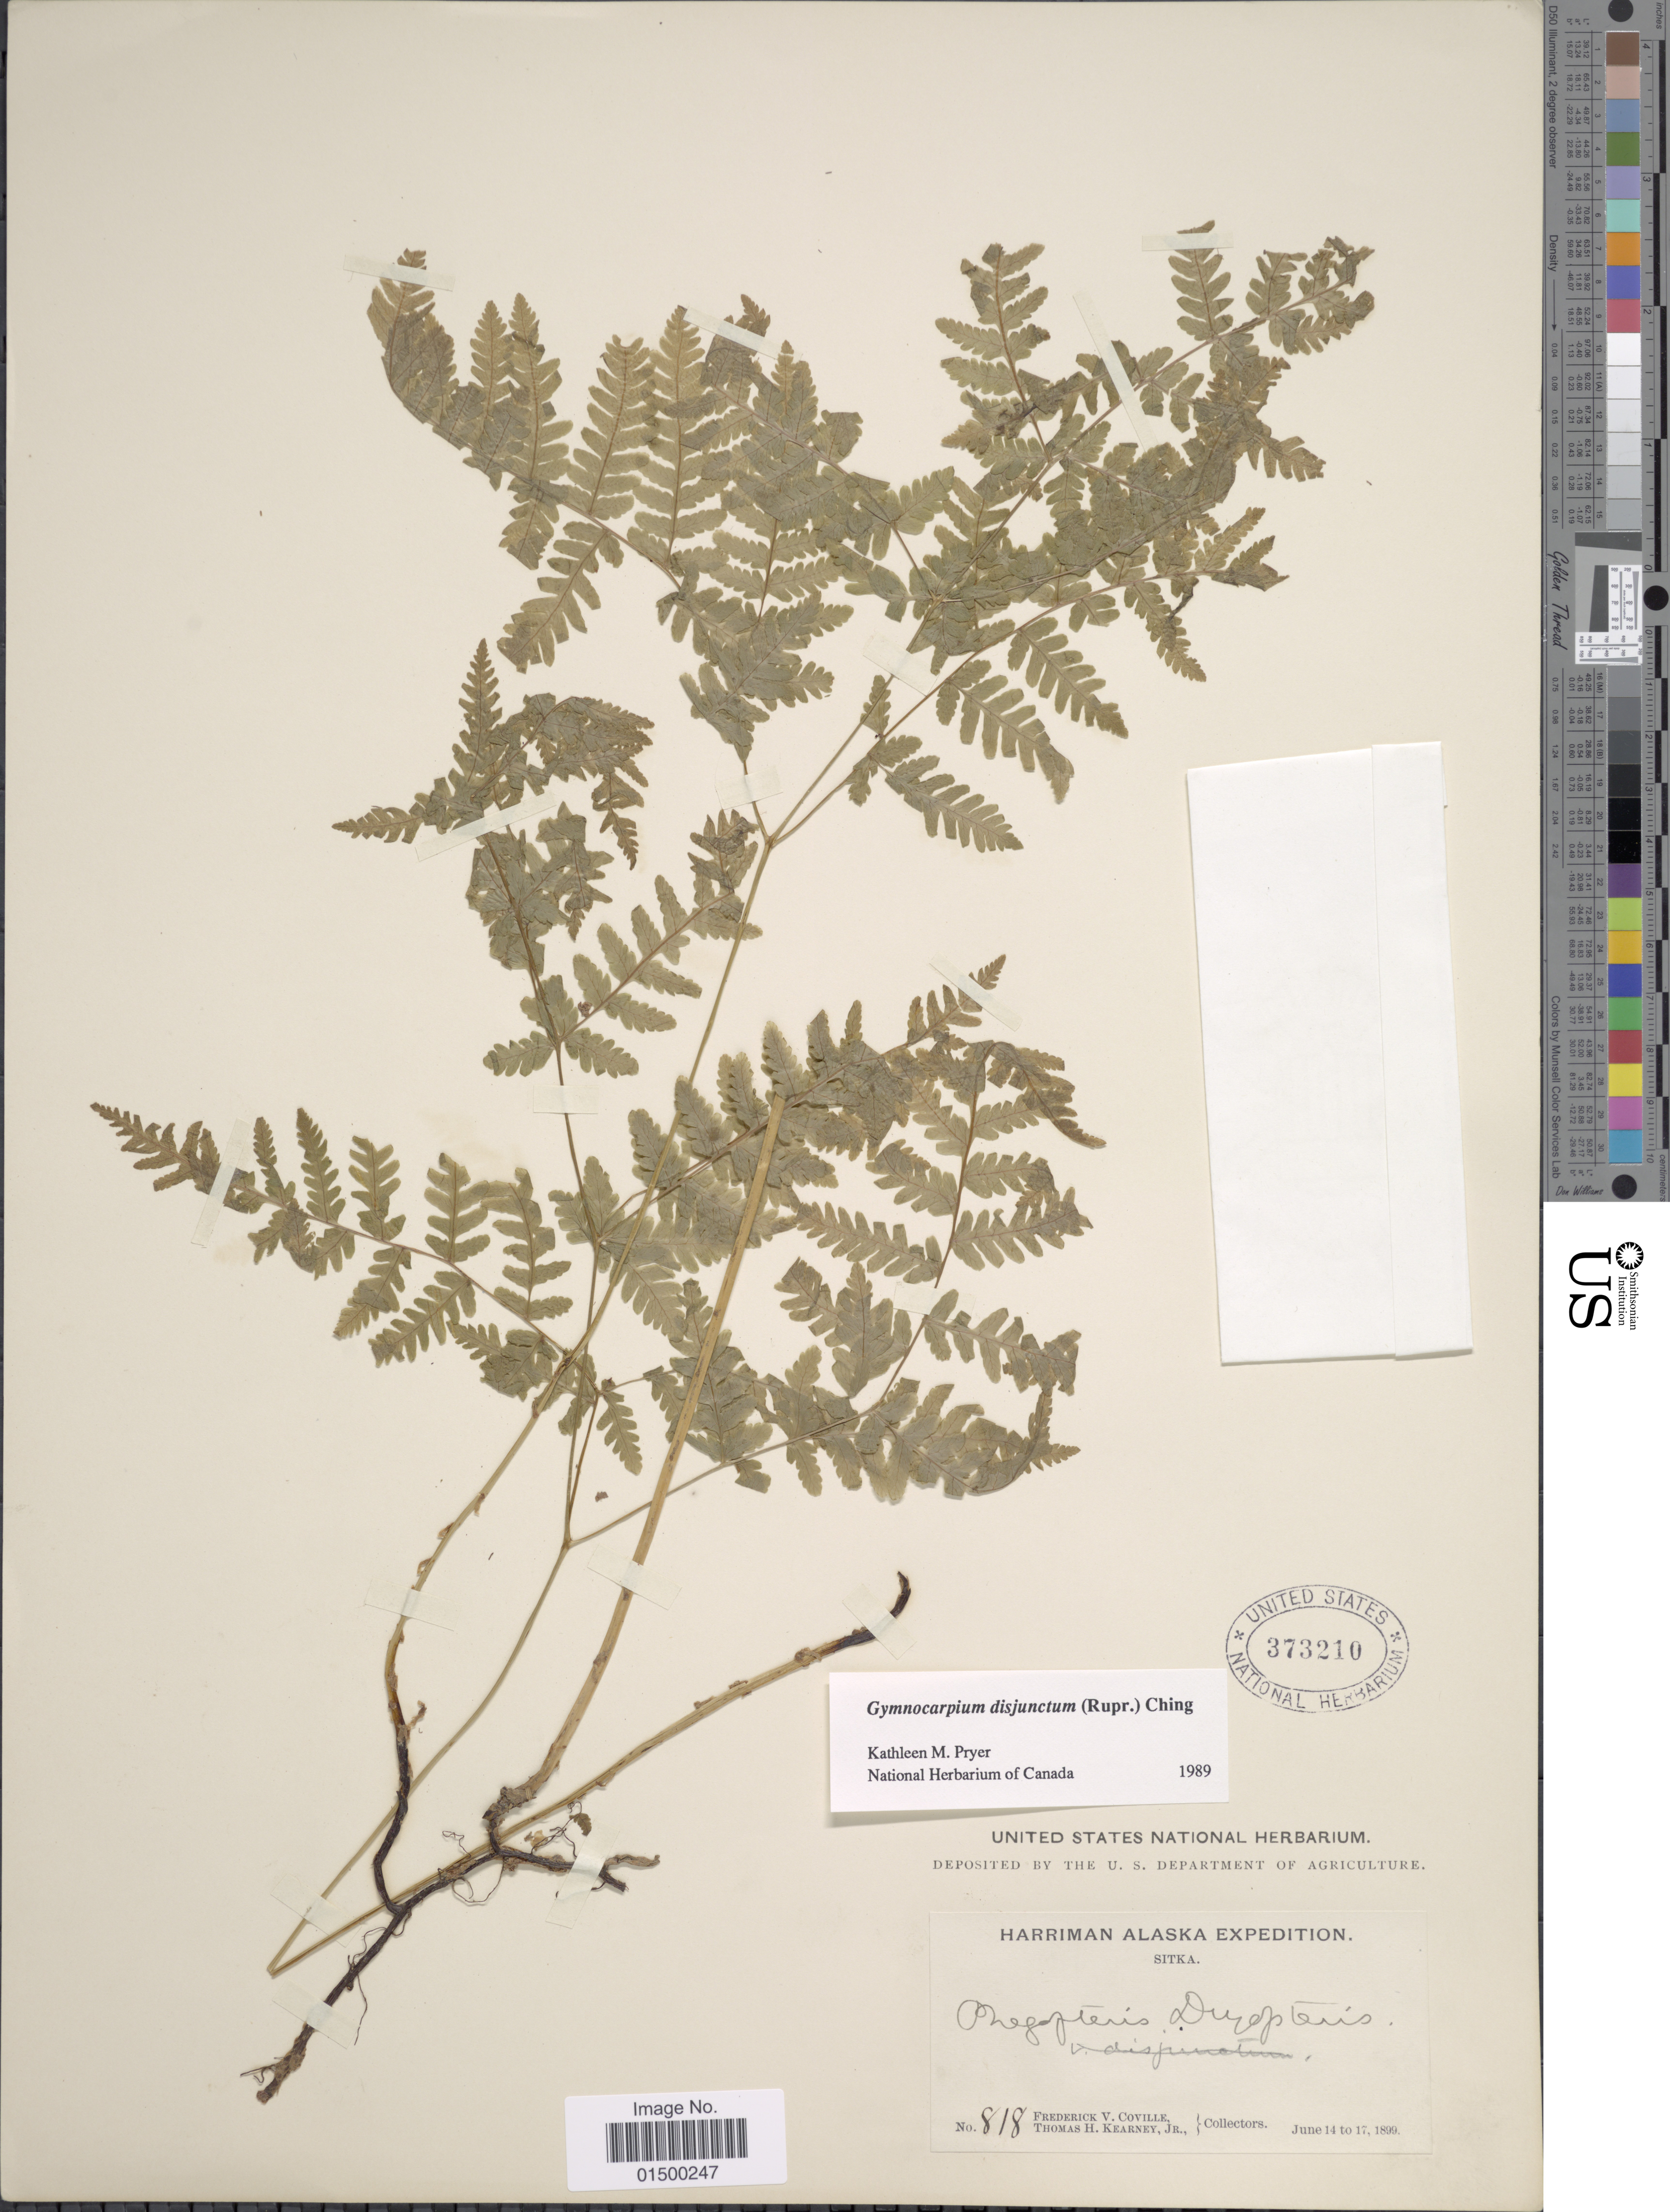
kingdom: Plantae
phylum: Tracheophyta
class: Polypodiopsida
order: Polypodiales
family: Cystopteridaceae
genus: Gymnocarpium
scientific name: Gymnocarpium disjunctum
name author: (Rupr.) Ching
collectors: F. V. Coville & T. H. Kearney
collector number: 818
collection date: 1899-06-14/1899-06-17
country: United States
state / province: Alaska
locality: Alaska,Sitka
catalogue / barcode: US 373210